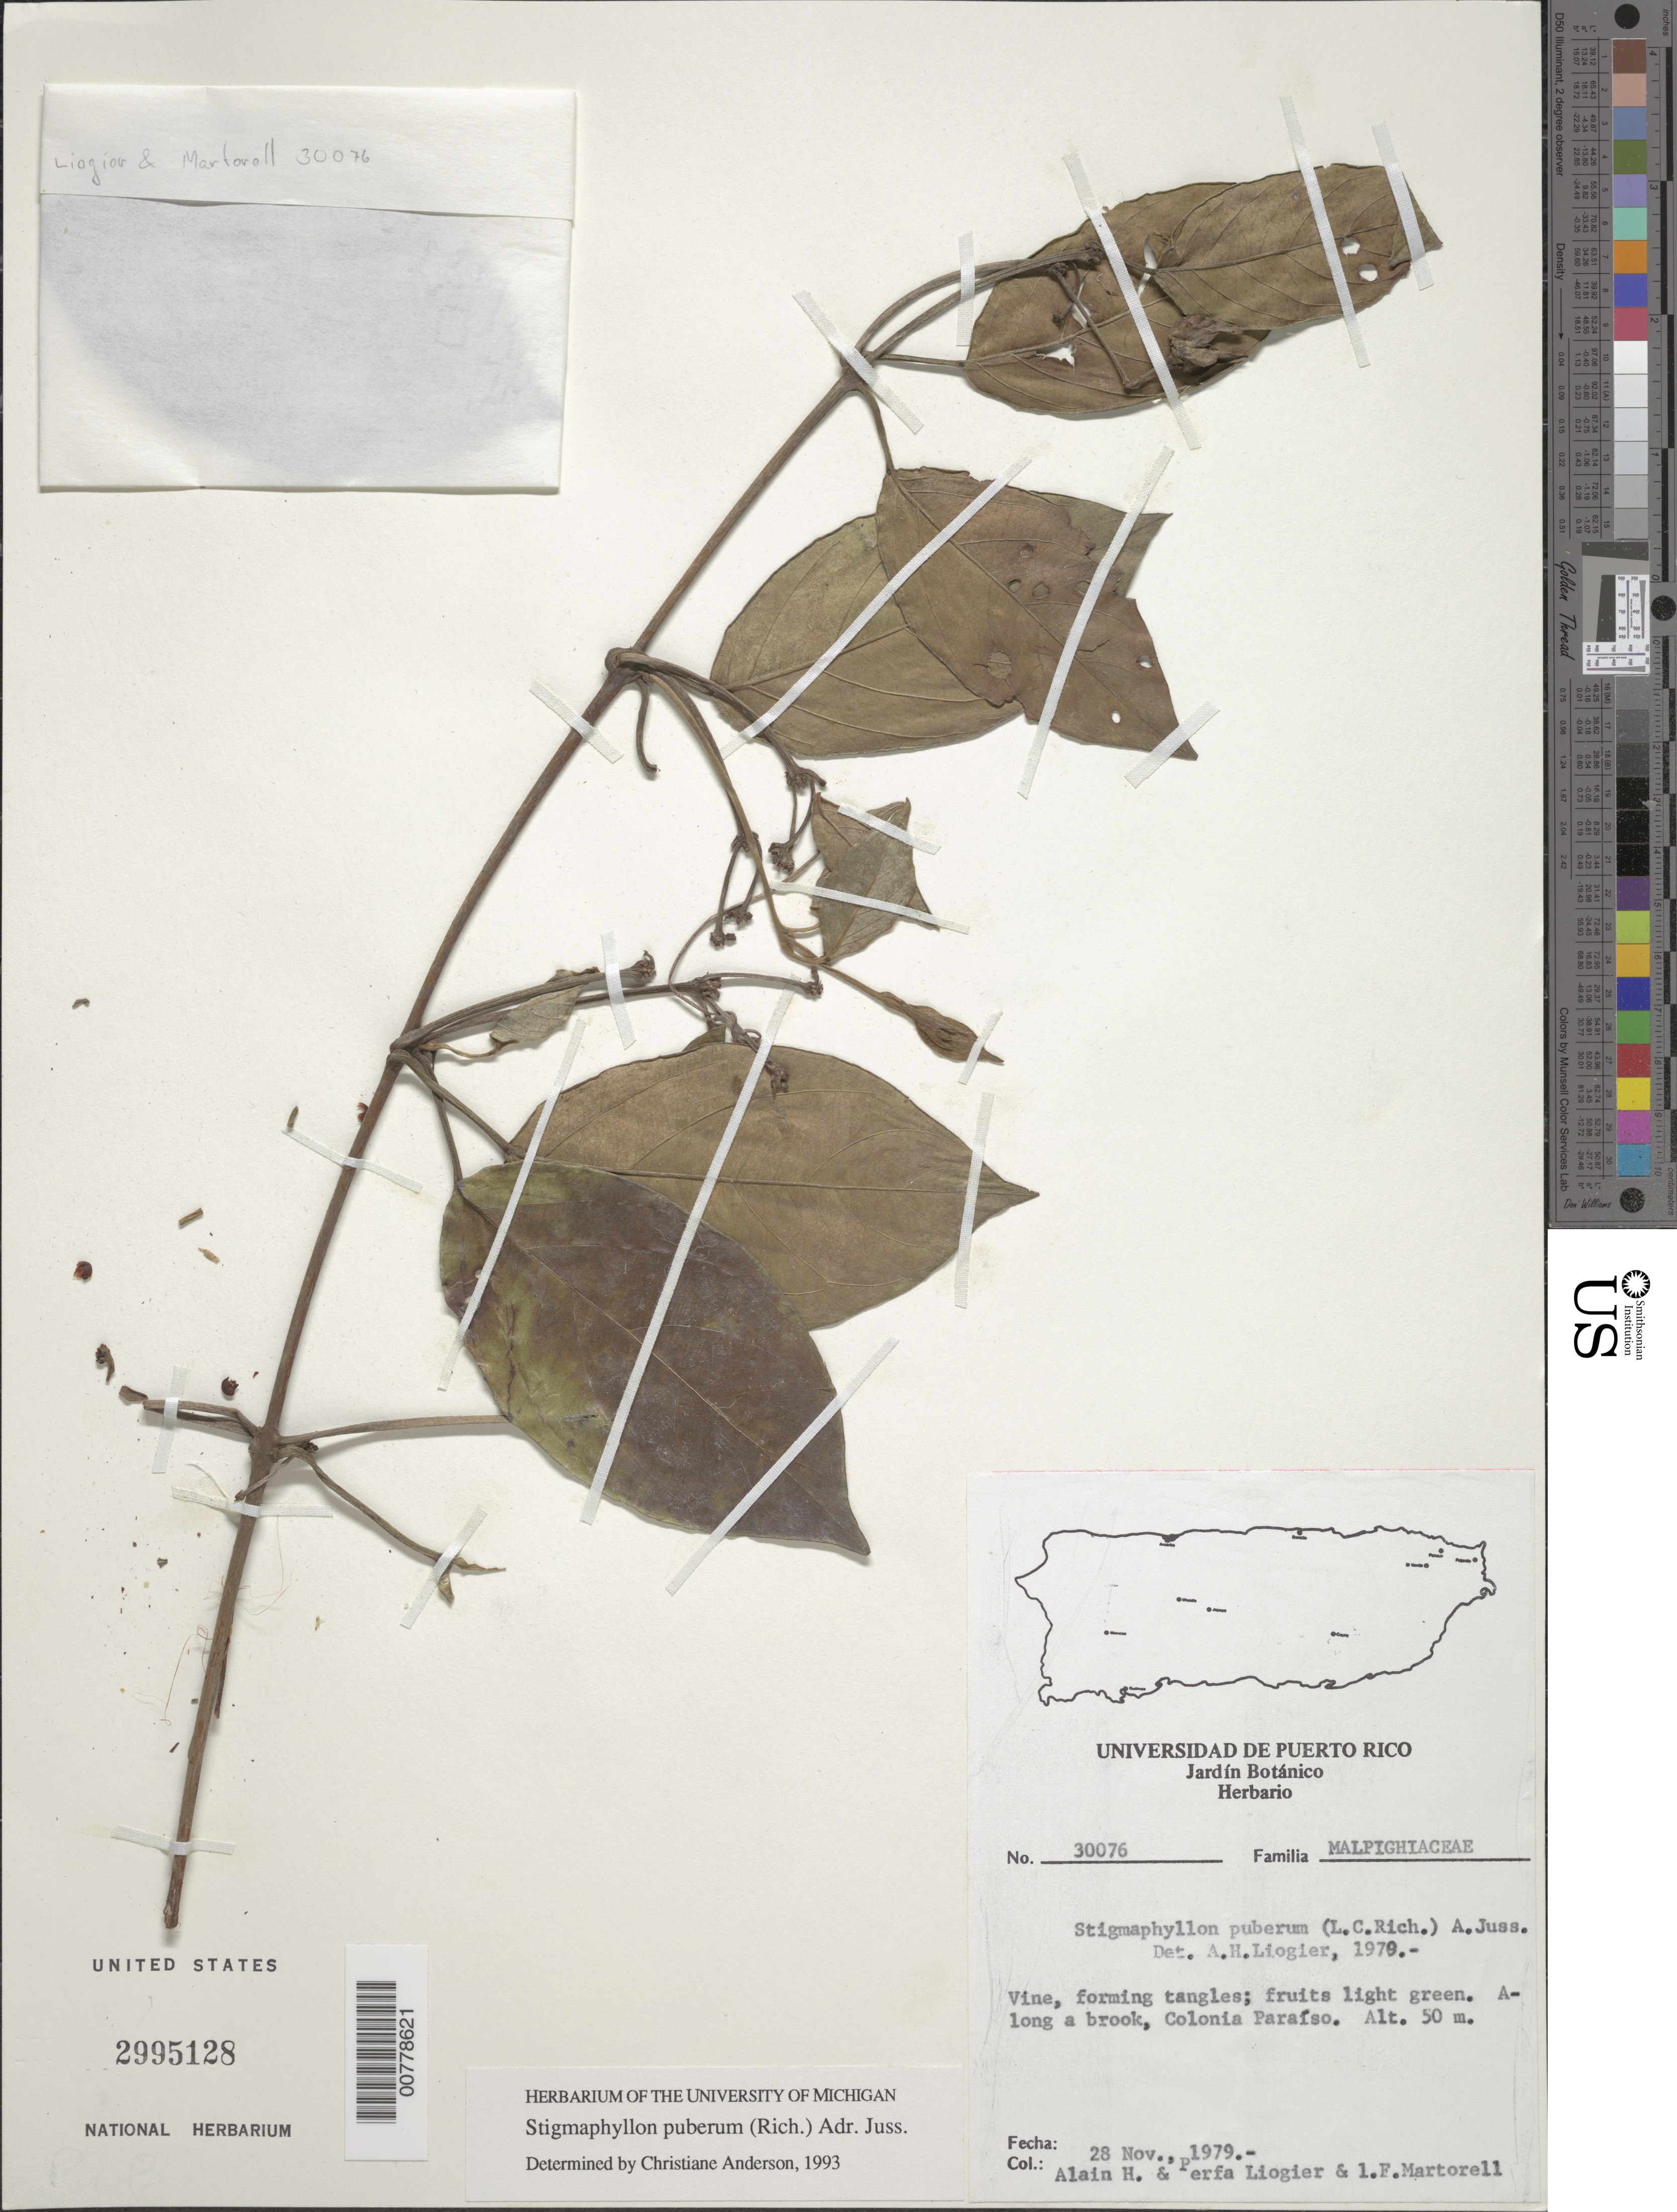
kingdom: Plantae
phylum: Tracheophyta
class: Magnoliopsida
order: Malpighiales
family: Malpighiaceae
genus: Stigmaphyllon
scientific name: Stigmaphyllon puberum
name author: (Rich.) A. Juss.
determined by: Anderson, C.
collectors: A. H. Liogier, M. P. Liogier & L. Martorell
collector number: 30076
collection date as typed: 28 Nov 1979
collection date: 1979-11-28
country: Puerto Rico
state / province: Fajardo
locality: Colonia Paraíso.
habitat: Along a brook.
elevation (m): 50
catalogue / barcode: US 2995128